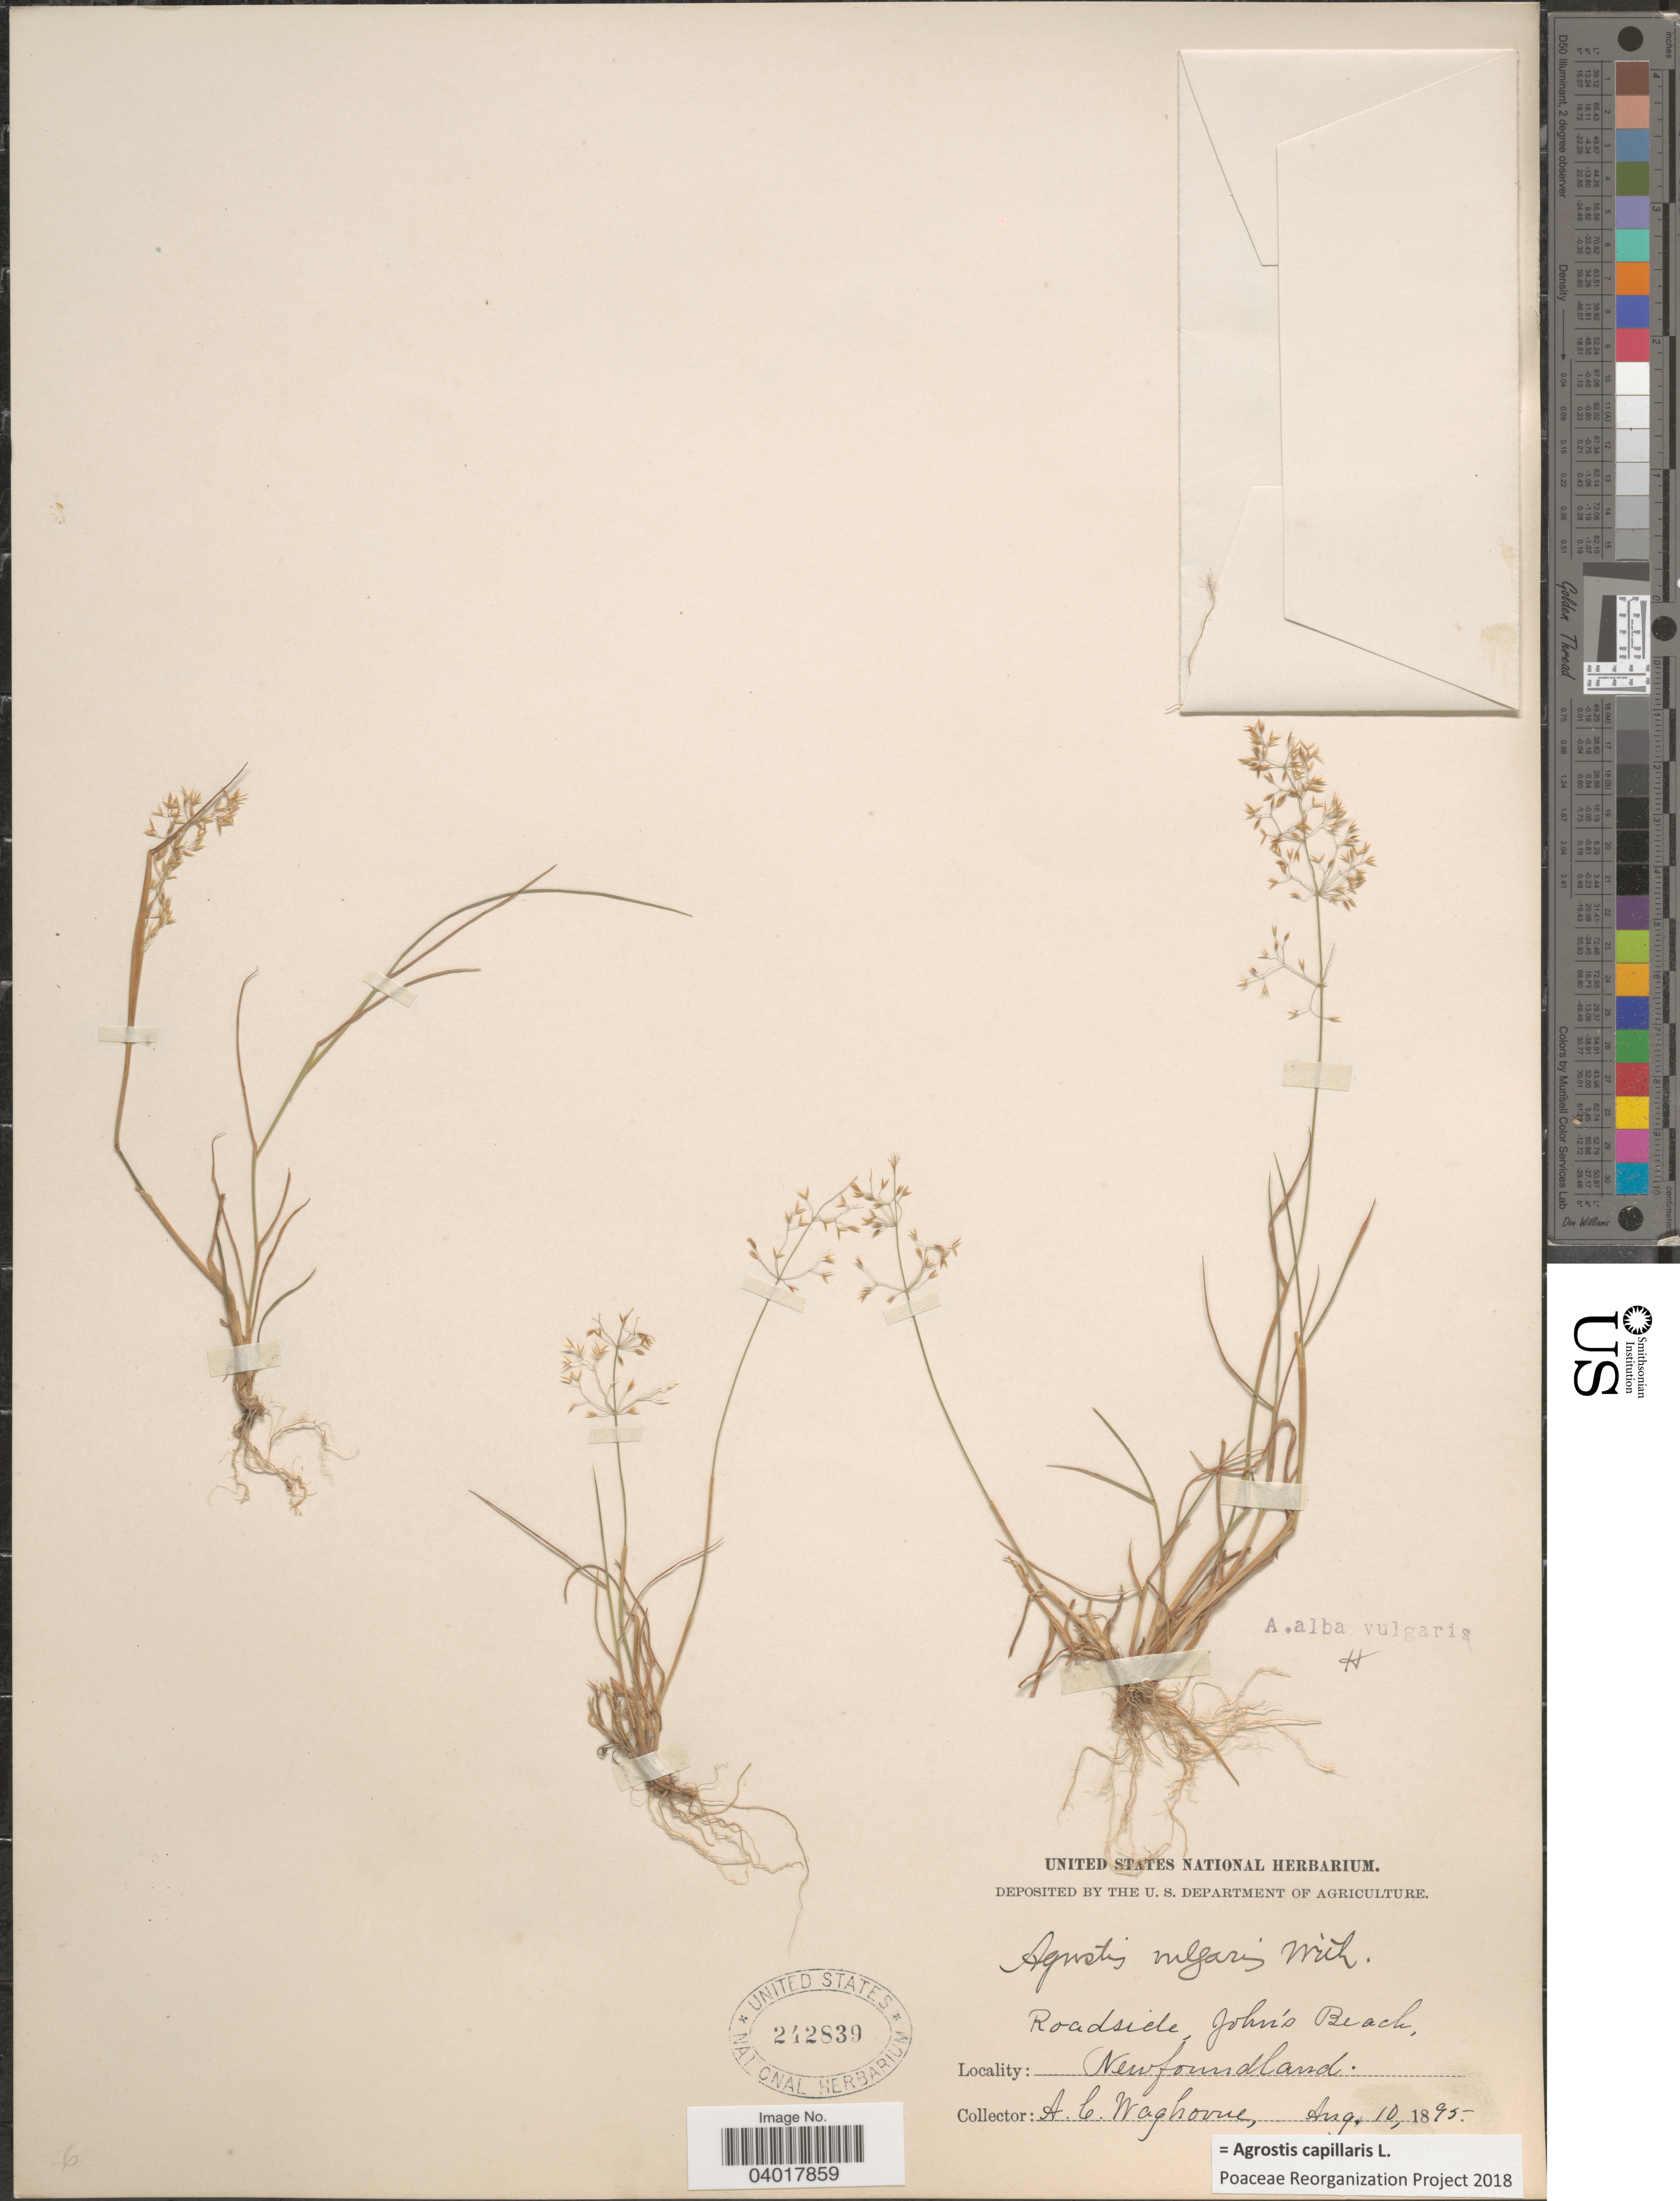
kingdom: Plantae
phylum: Tracheophyta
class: Liliopsida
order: Poales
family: Poaceae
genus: Agrostis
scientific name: Agrostis capillaris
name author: L.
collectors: A. Waghorne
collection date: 1895-08-10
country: Canada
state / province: Newfoundland and Labrador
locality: Roadside, John's Beach.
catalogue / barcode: US 242839